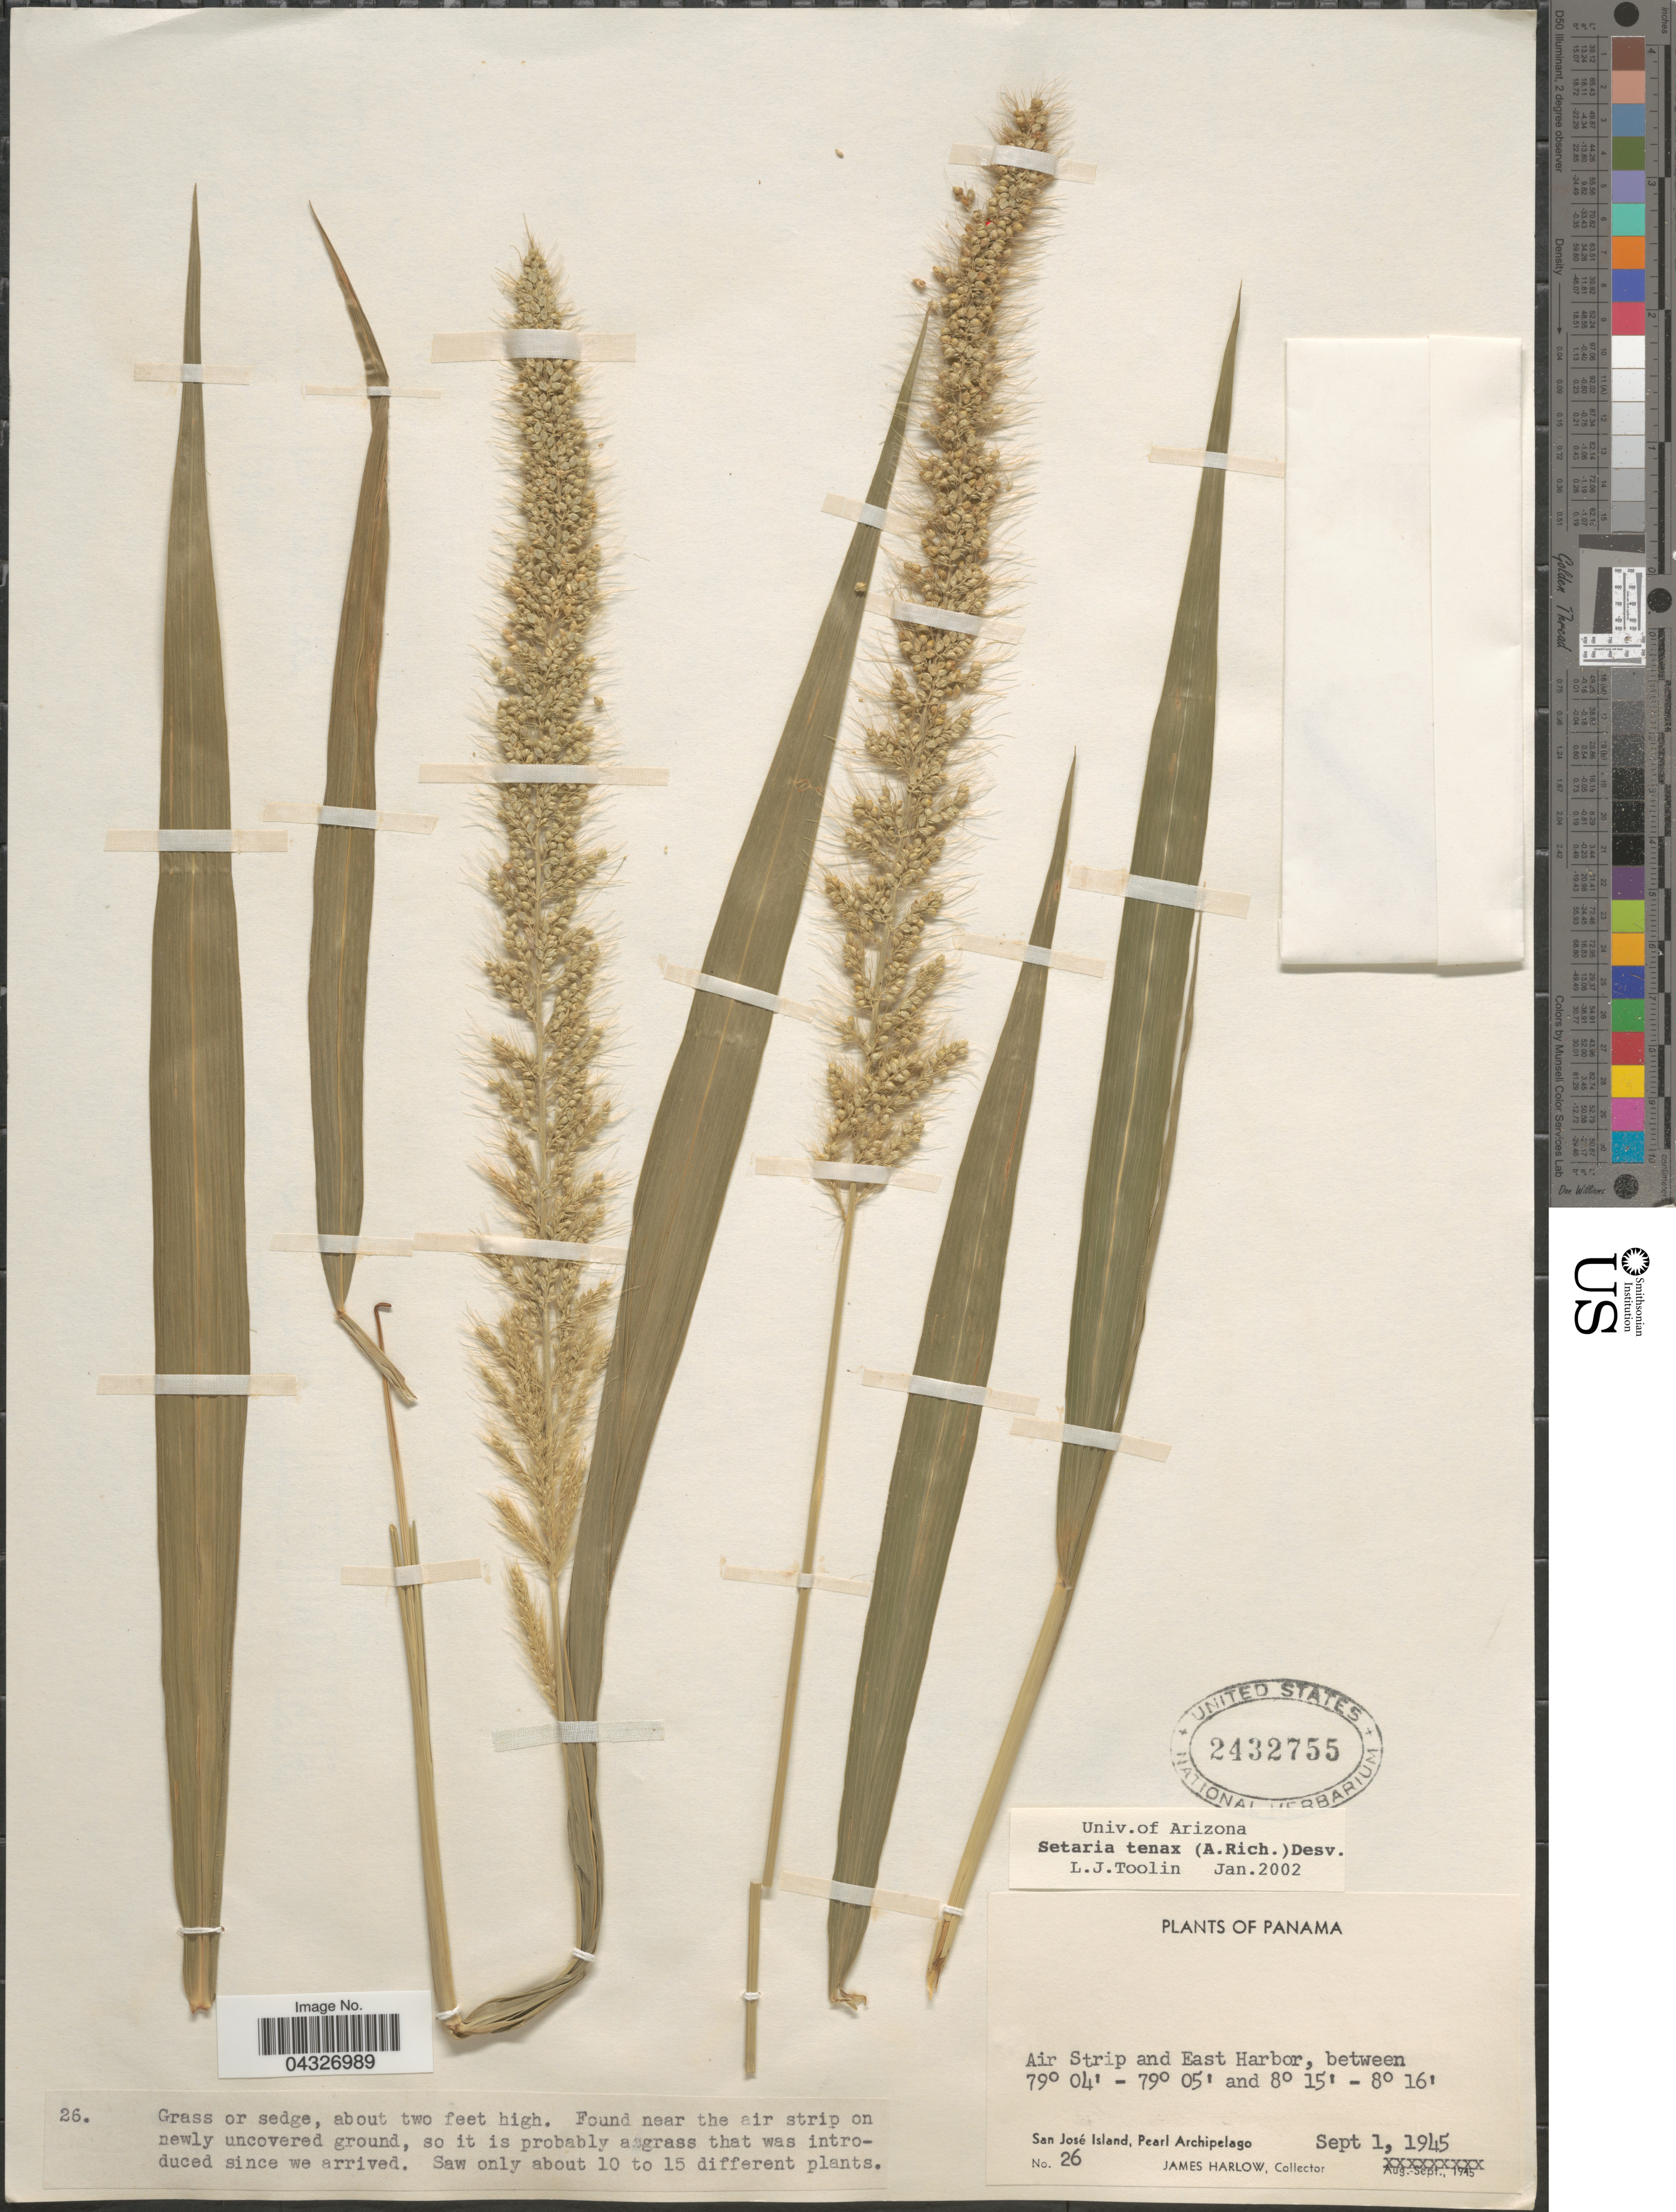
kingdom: Plantae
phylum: Tracheophyta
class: Liliopsida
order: Poales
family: Poaceae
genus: Setaria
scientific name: Setaria tenax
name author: (Rich.) Desv.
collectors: J. Harlow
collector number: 26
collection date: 1945-09-01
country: Panama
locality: Air Strip and East Harbor. San José Island, Pearl Archipelago.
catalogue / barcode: US 2432755